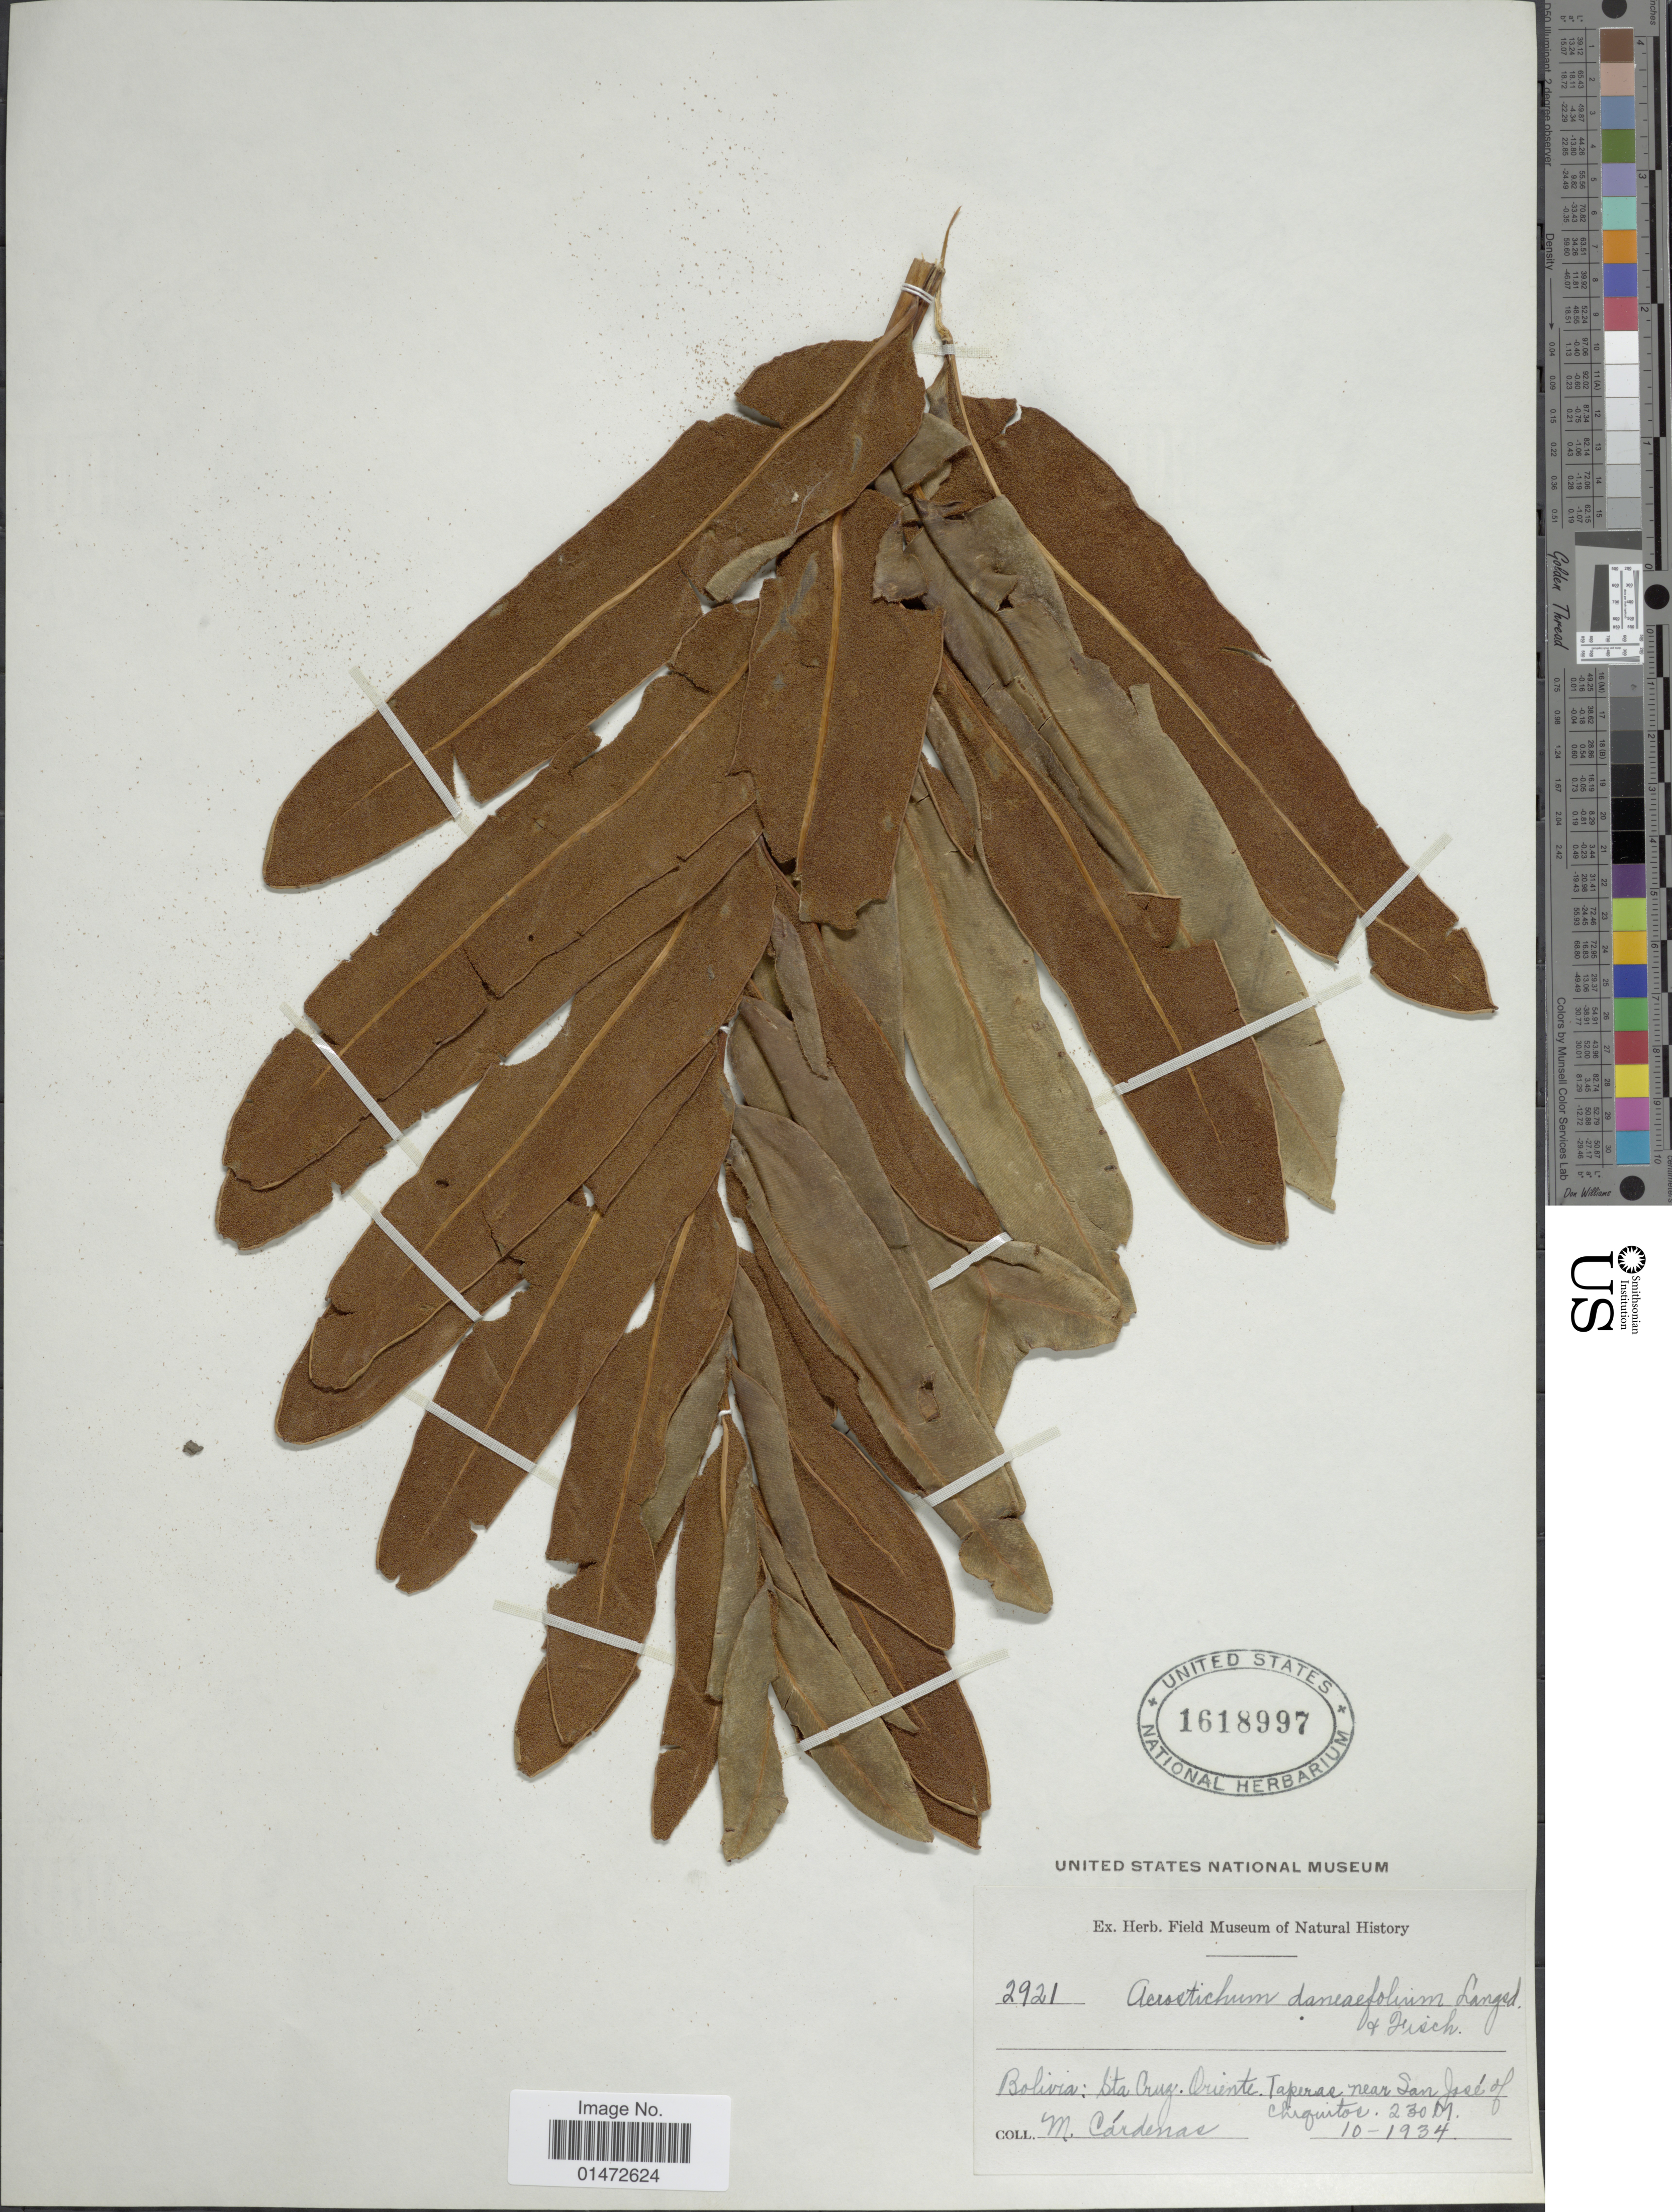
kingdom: Plantae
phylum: Tracheophyta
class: Polypodiopsida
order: Polypodiales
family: Pteridaceae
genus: Acrostichum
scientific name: Acrostichum danaeifolium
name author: Langsd. & Fisch.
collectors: M. Cárdenas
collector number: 2921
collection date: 1934-10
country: Bolivia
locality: Sta Cruz. Oriente. Taperas near San José of Chiquitos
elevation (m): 230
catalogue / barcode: US 1618997